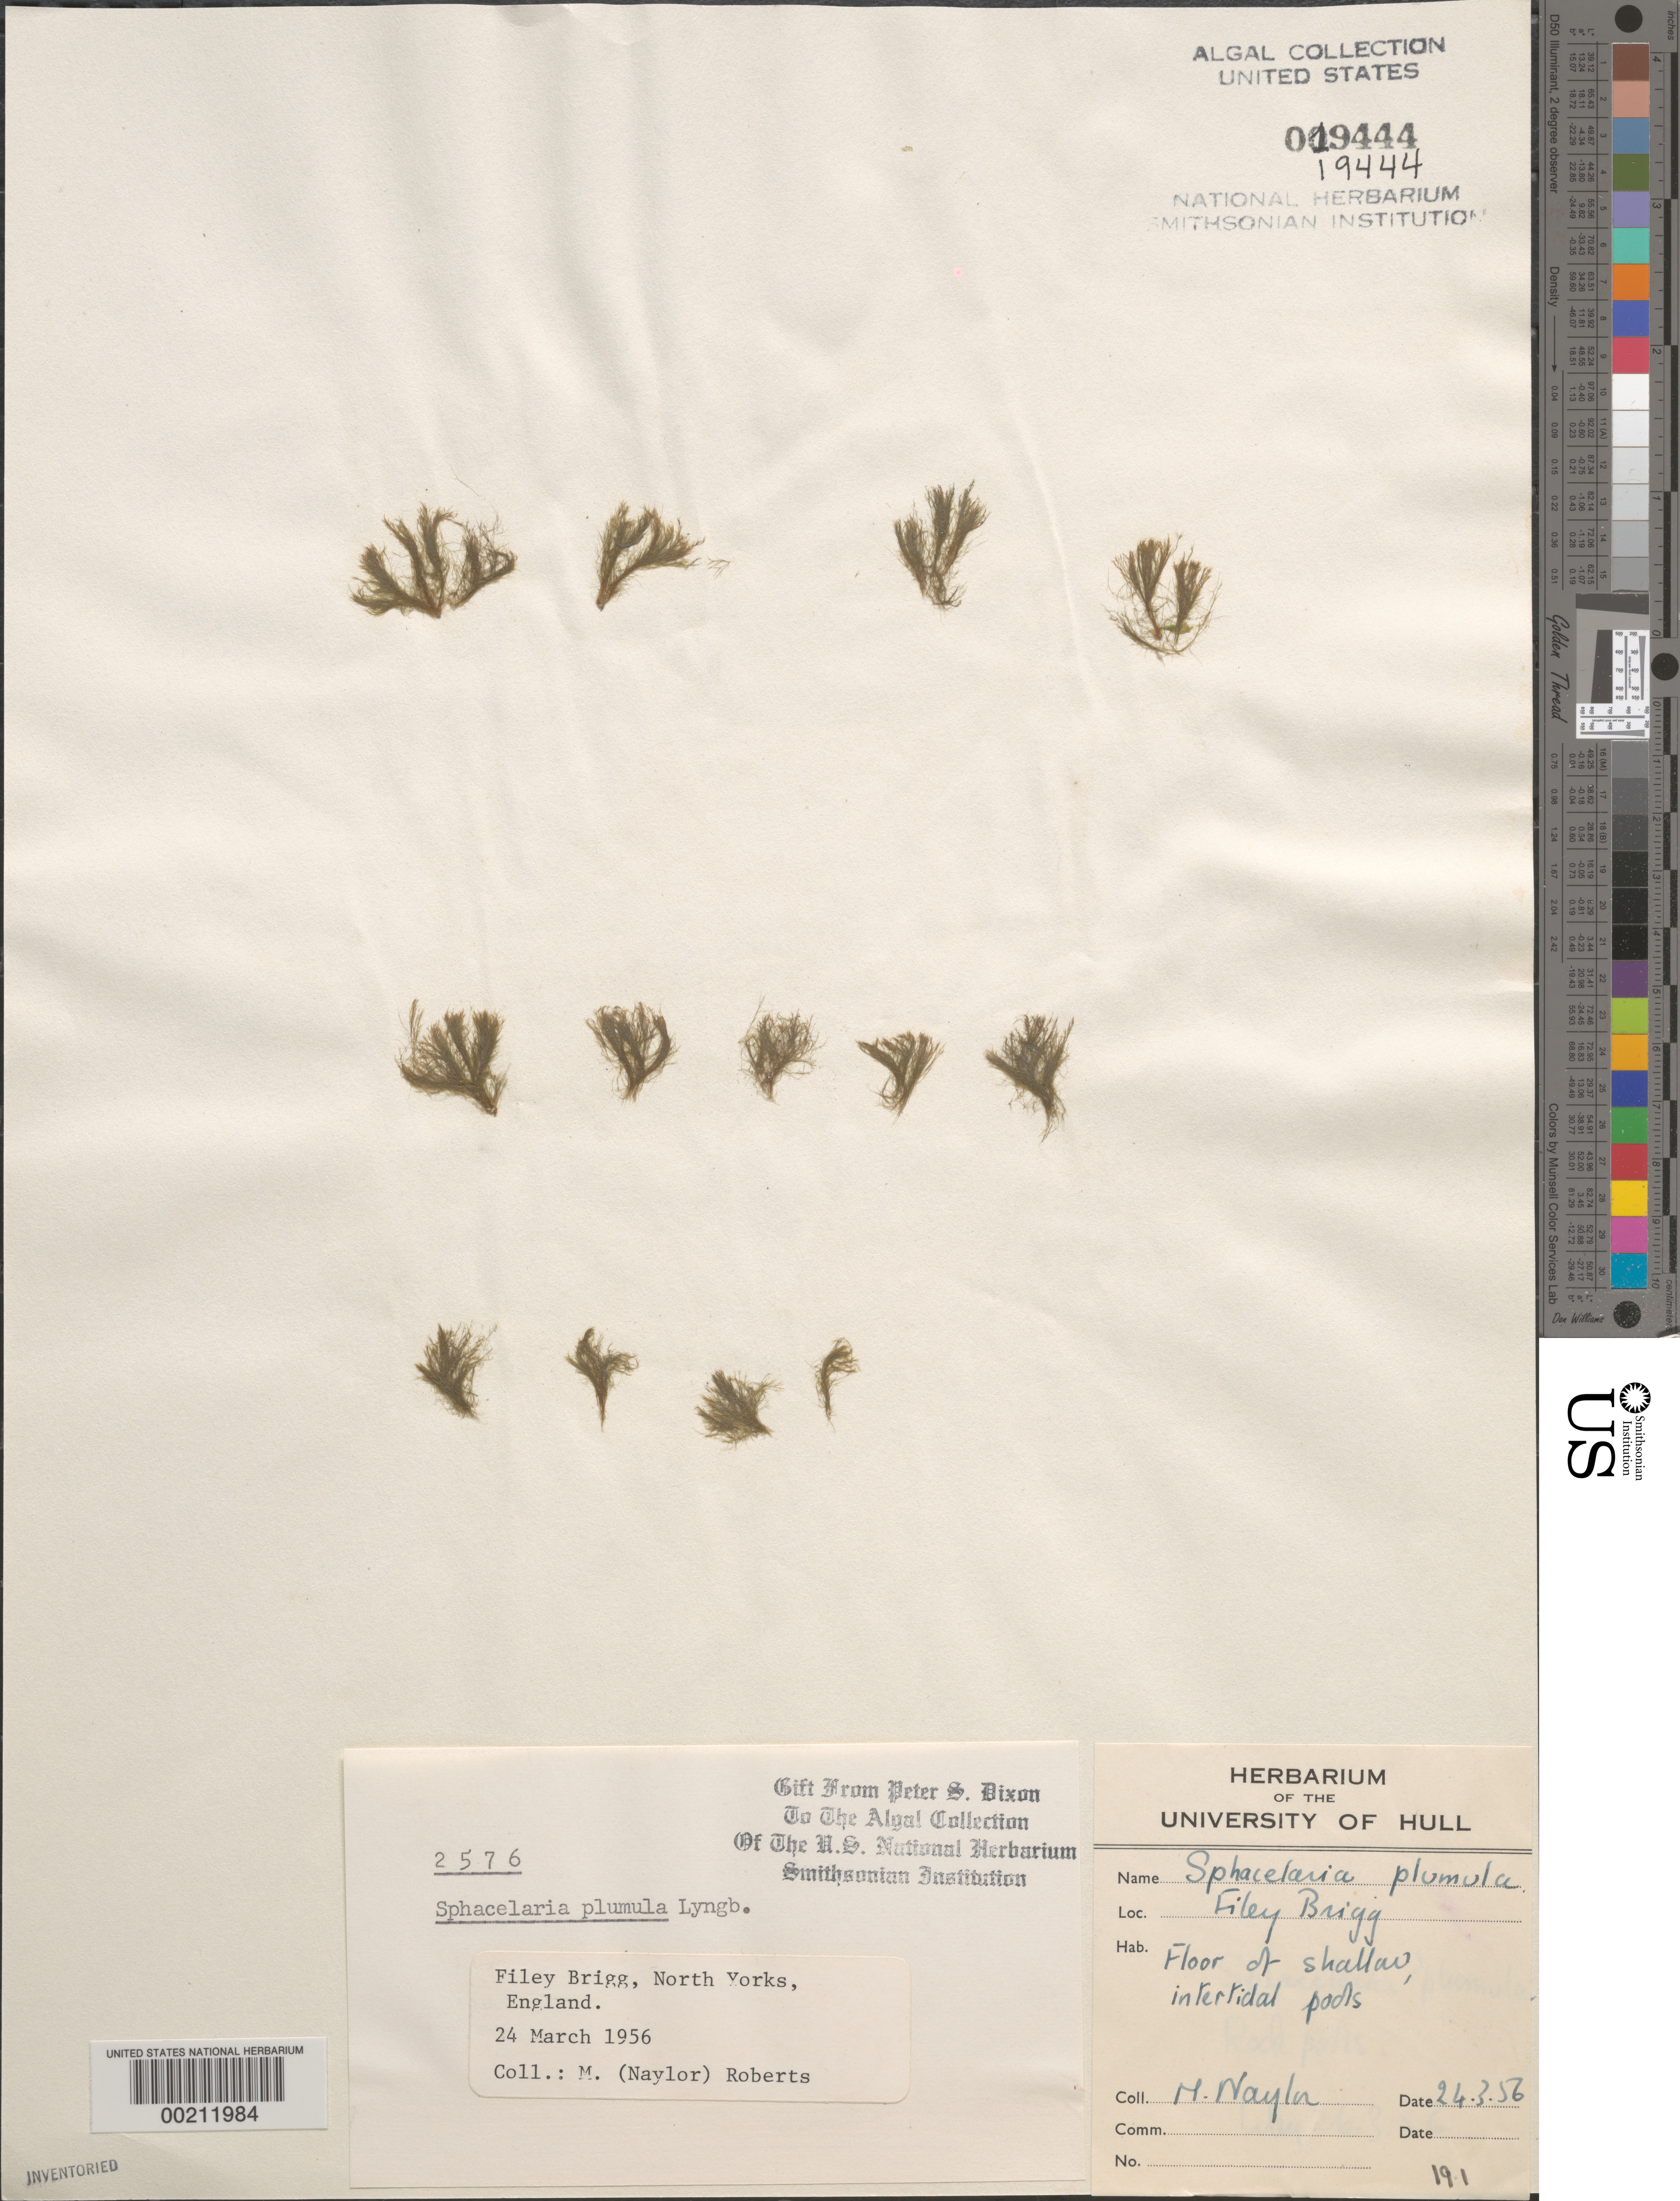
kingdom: Chromista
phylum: Ochrophyta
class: Phaeophyceae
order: Sphacelariales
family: Sphacelariaceae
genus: Sphacelaria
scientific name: Sphacelaria plumula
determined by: Dixon, P. S.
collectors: M. Roberts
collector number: PSD 2576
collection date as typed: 24 Mar 1956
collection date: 1956-03-24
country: United Kingdom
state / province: England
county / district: North Yorkshire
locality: Filey Brigg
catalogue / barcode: US 19444